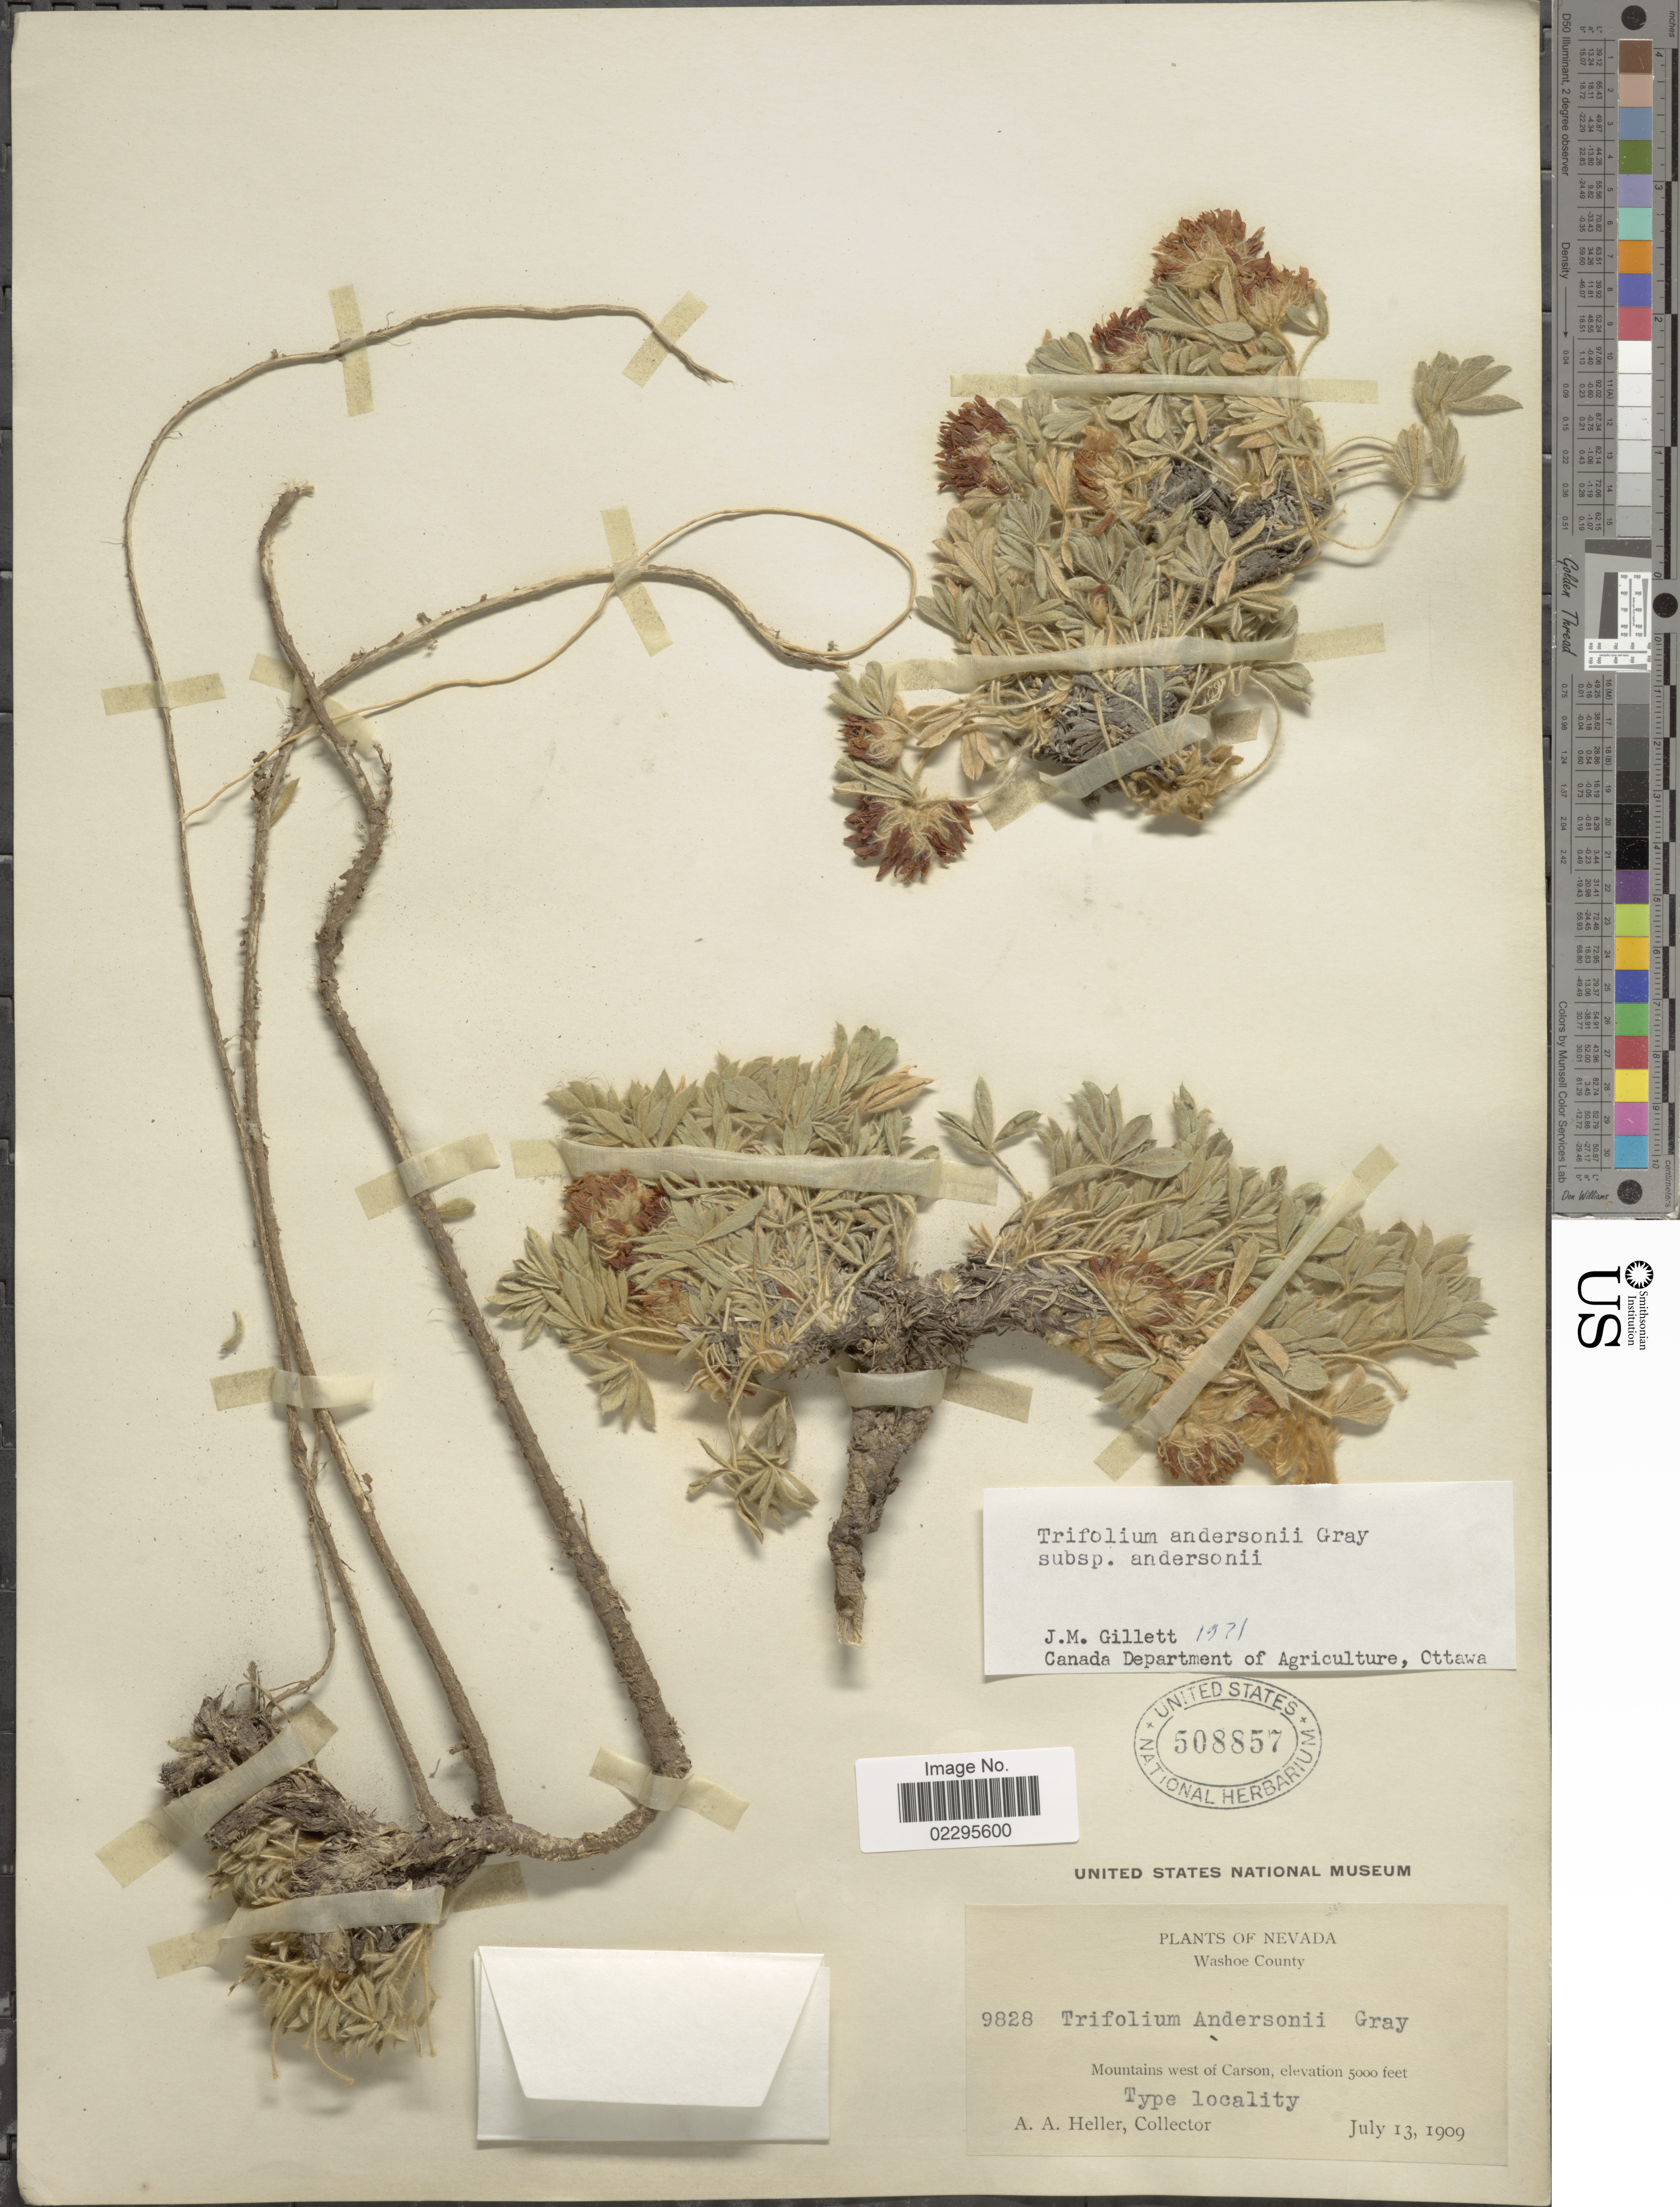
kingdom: Plantae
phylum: Tracheophyta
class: Magnoliopsida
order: Fabales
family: Fabaceae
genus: Trifolium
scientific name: Trifolium andersonii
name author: A. Gray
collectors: A. A. Heller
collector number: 9828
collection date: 1909-07-13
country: United States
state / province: Nevada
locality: Washoe County. Mountains west of Carson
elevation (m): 1524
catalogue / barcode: US 508857